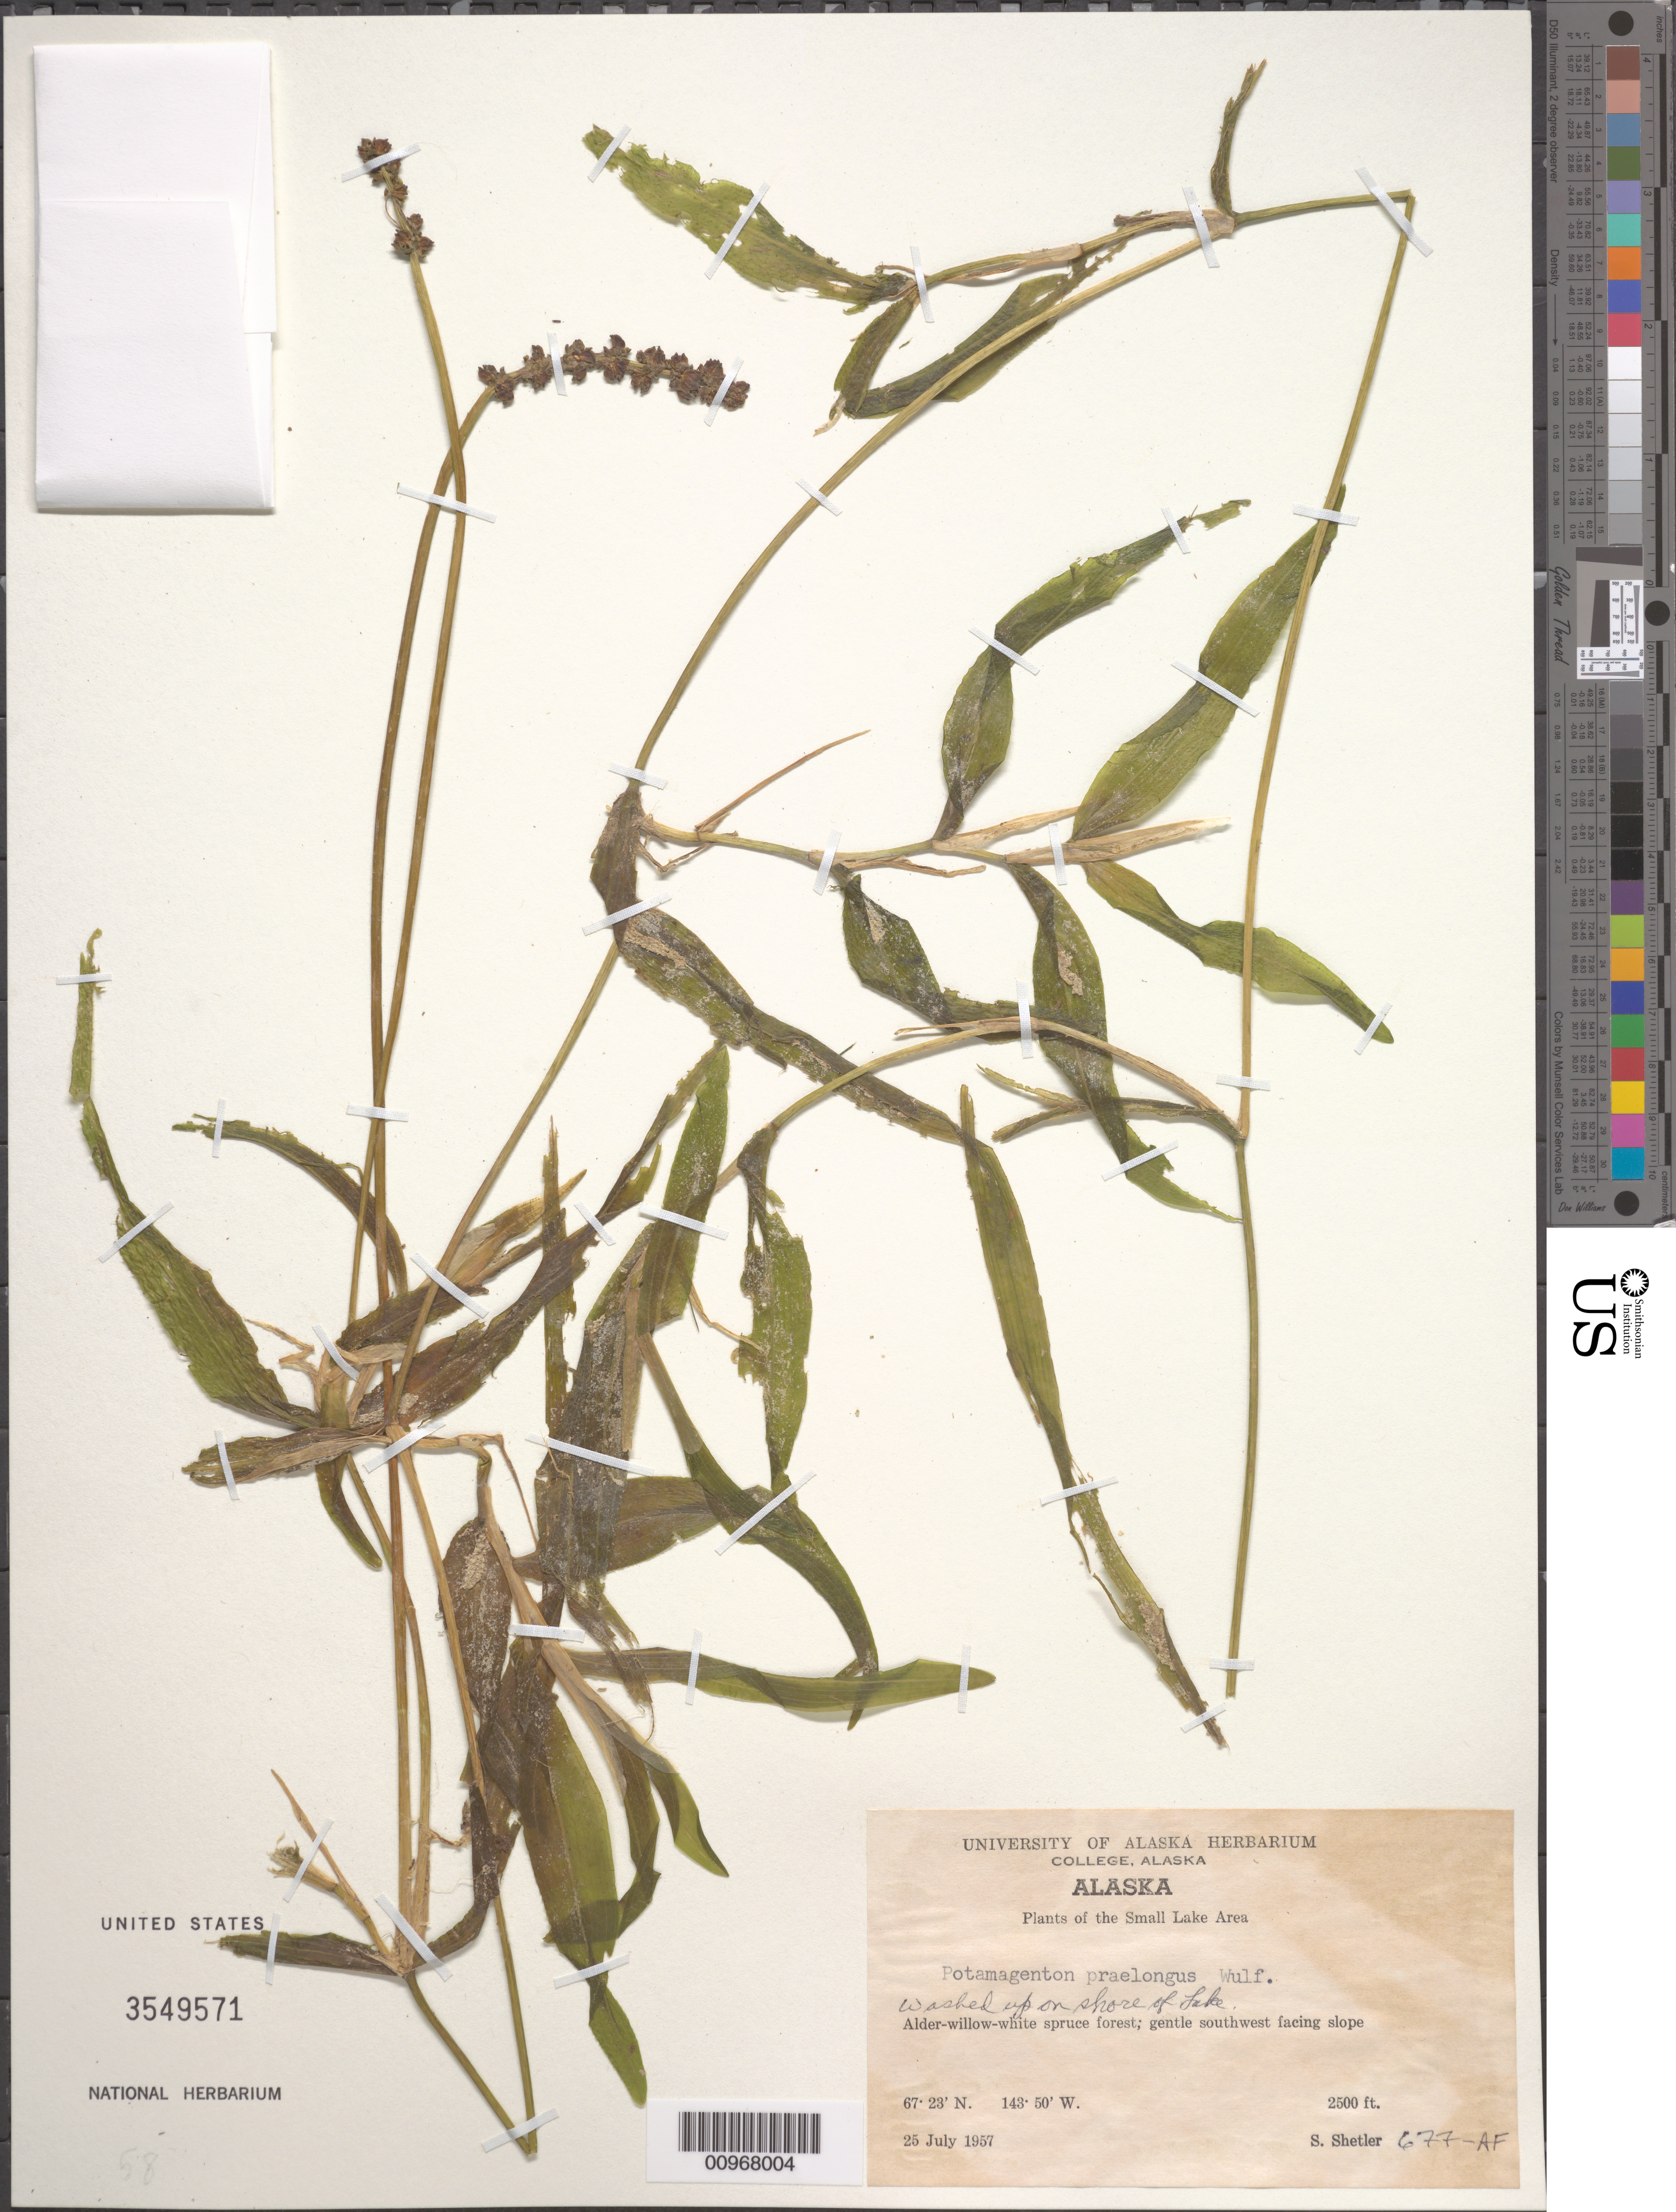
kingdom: Plantae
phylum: Tracheophyta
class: Liliopsida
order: Alismatales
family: Potamogetonaceae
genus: Potamogeton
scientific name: Potamogeton praelongus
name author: Wulfen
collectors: S. Shetler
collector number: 677-AF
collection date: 1957-07-25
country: United States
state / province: Alaska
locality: Small Lake Area. Washed up on shore of Lake. Alder-willow-white spruce forest; gentle southwest facing slope.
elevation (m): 762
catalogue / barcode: US 3549571